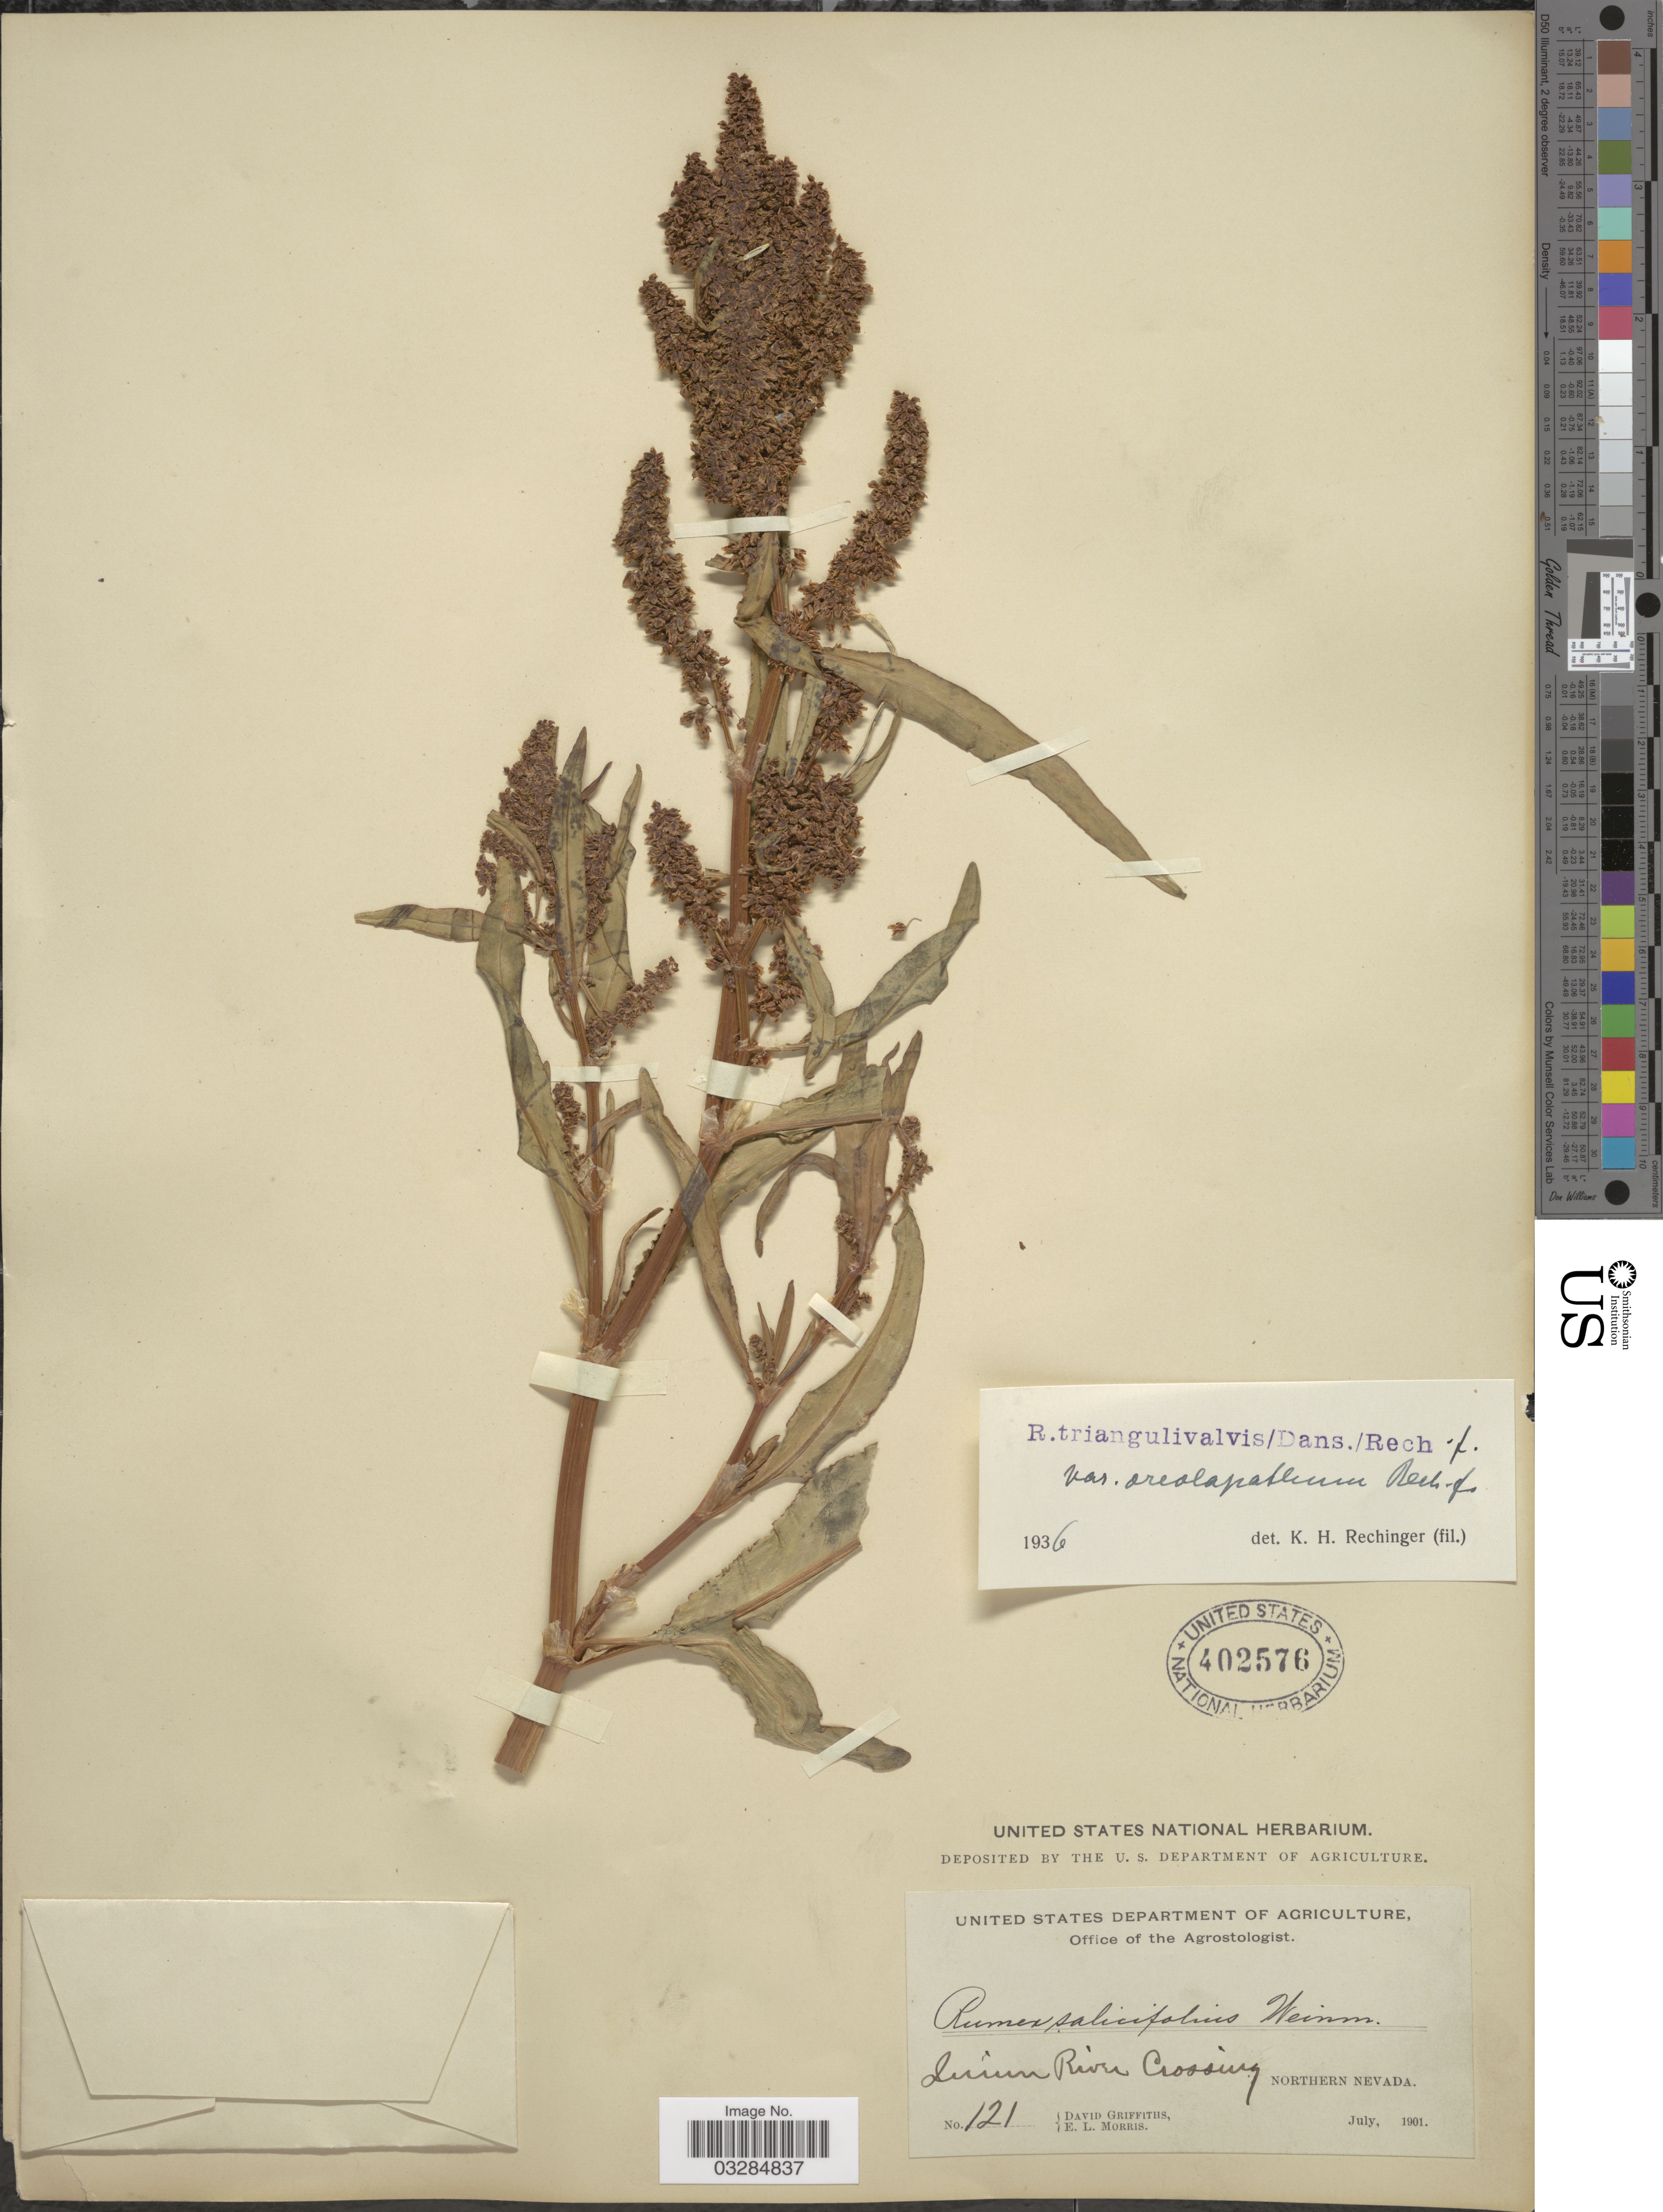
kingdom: Plantae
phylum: Tracheophyta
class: Magnoliopsida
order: Caryophyllales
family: Polygonaceae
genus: Rumex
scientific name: Rumex triangulivalvis var. oreolapathum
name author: Rech. f.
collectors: D. Griffiths & E. Morris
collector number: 121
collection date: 1901-07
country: United States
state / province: Nevada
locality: Quinn River Crossing. Northern Nevada.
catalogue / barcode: US 402576